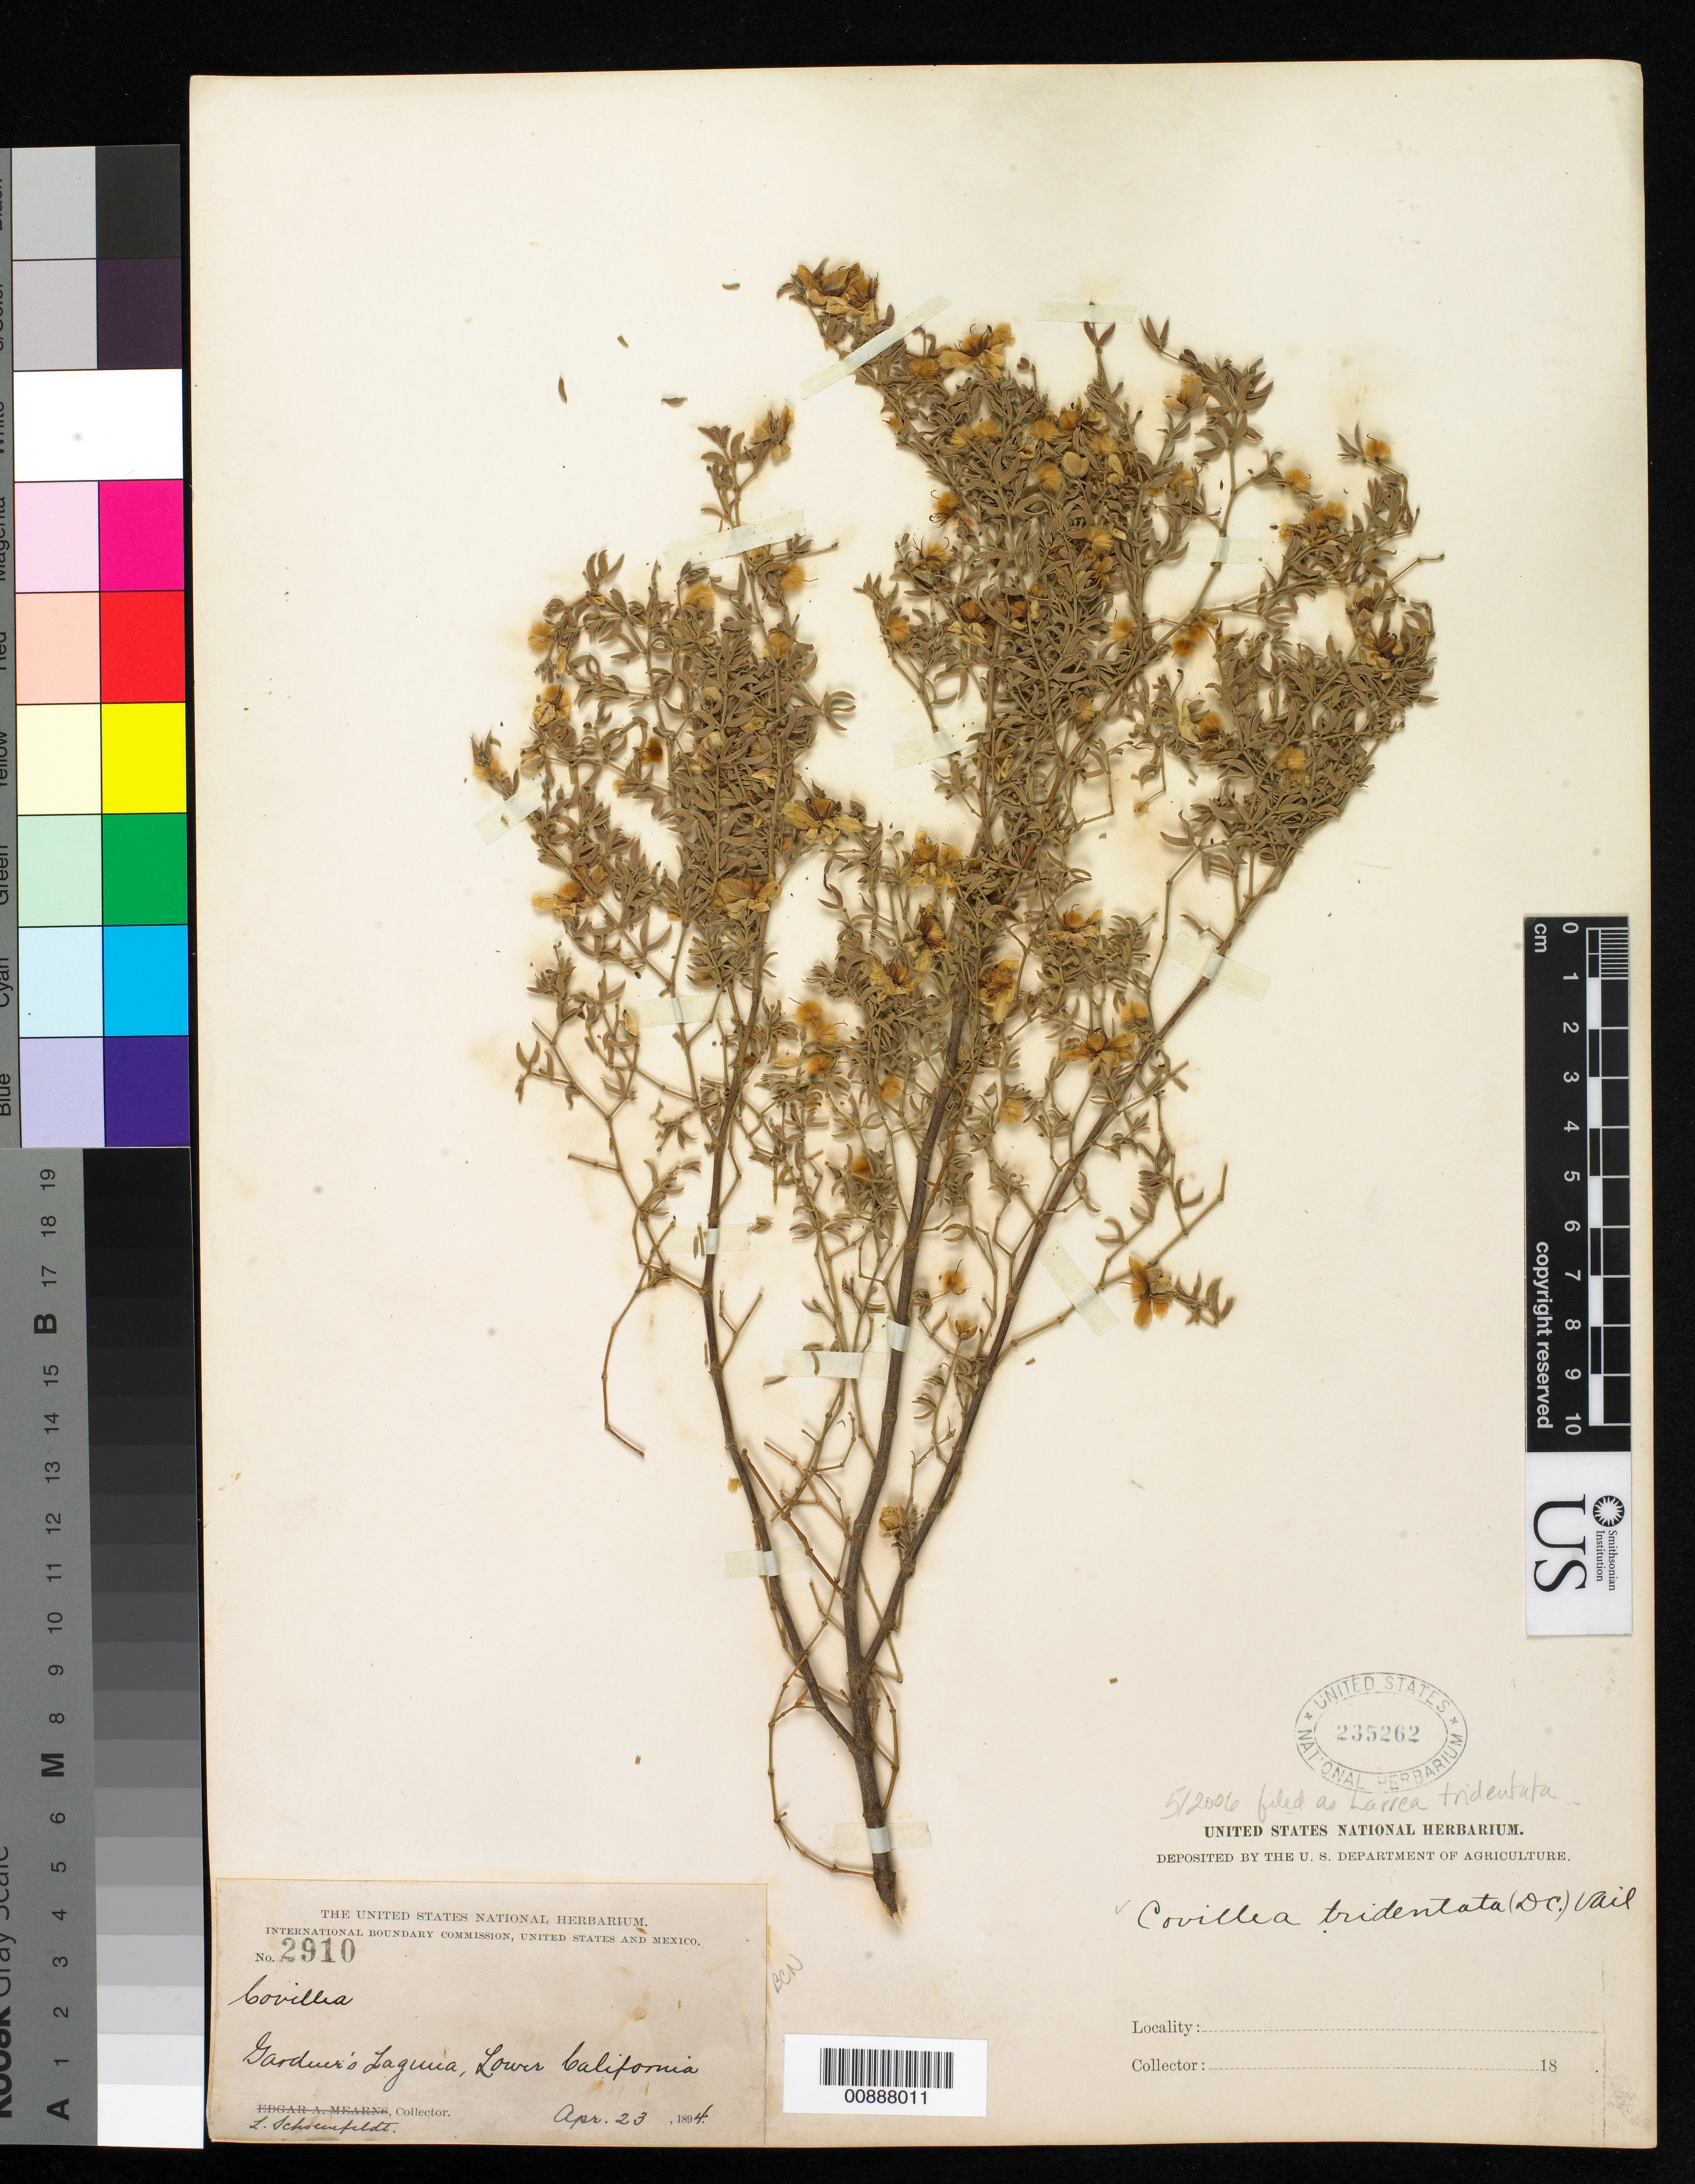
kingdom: Plantae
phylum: Tracheophyta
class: Magnoliopsida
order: Zygophyllales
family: Zygophyllaceae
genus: Larrea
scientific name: Larrea tridentata var. tridentata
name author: (Sessé & Moc. ex DC.) Coville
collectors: L. Schoenfeldt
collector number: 2910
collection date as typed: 23 Apr 1894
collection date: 1894-04-23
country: Mexico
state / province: Baja California Norte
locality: Gardner's Laguna, Baja California.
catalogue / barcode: US 235262